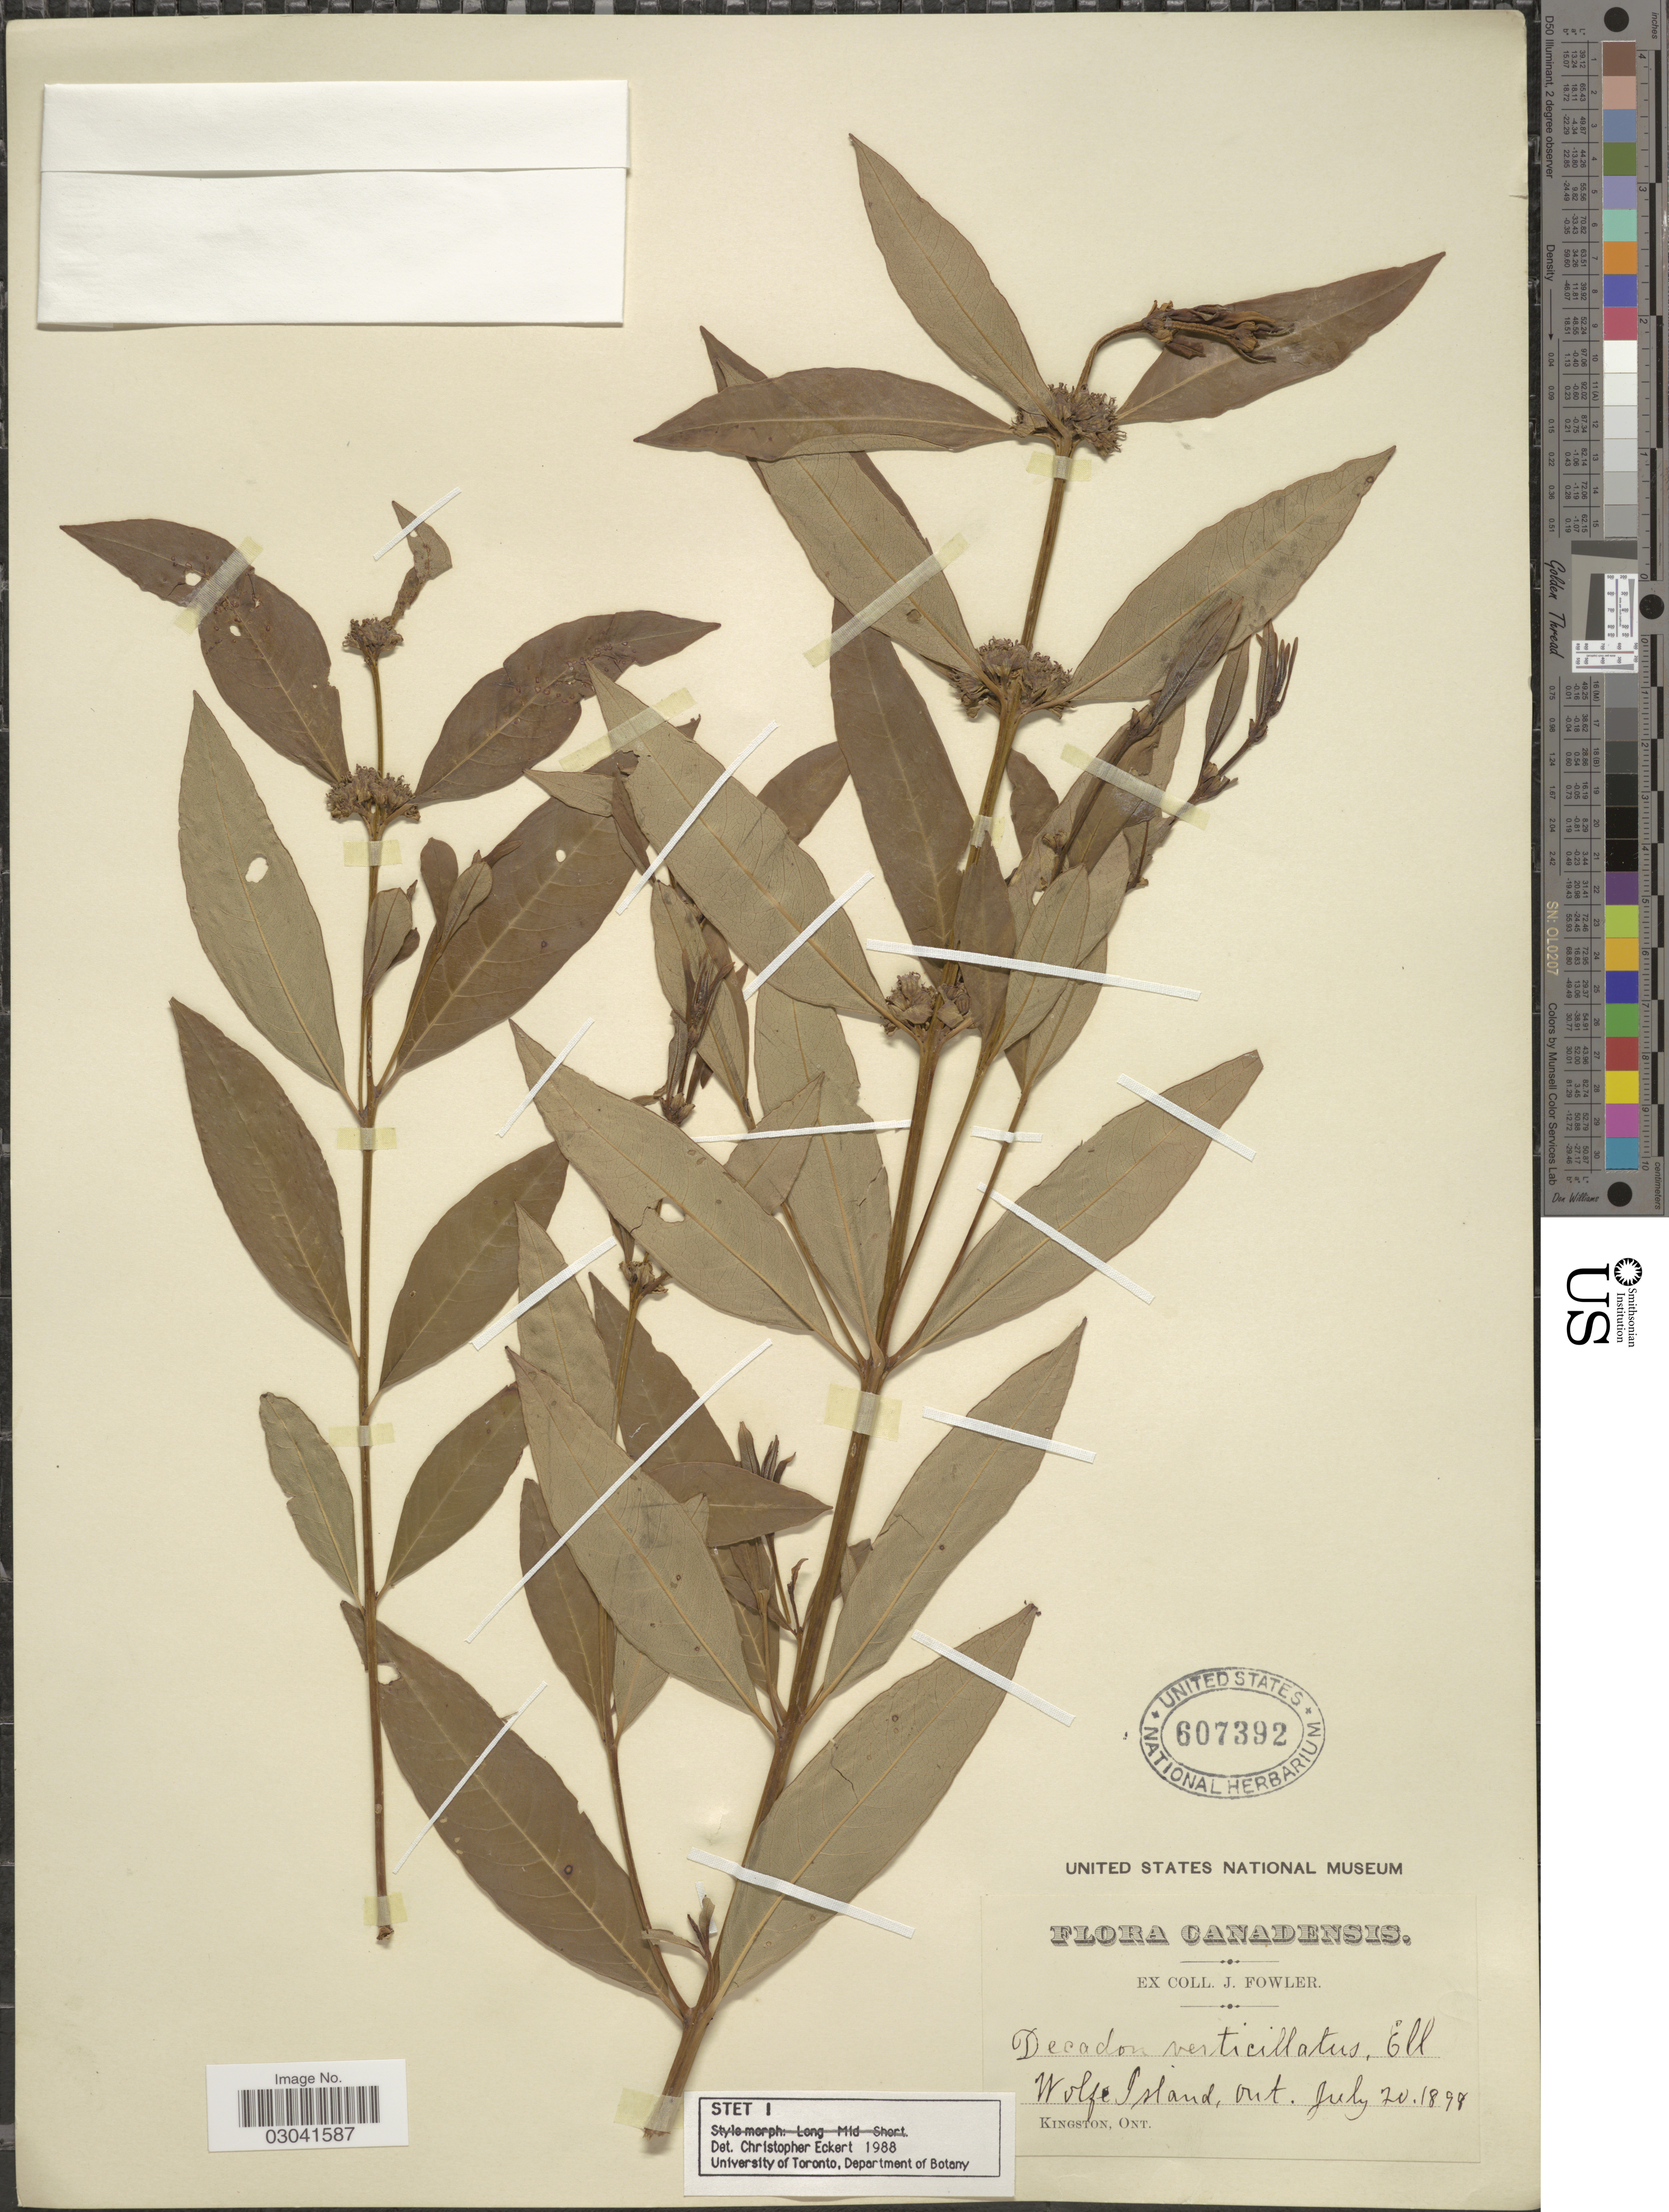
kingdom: Plantae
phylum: Tracheophyta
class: Magnoliopsida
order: Myrtales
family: Lythraceae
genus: Decodon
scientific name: Decodon verticillatus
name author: (L.) Elliott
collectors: J. Fowler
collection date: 1898-07-20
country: Canada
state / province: Ontario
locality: Wolf Island.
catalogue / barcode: US 607392